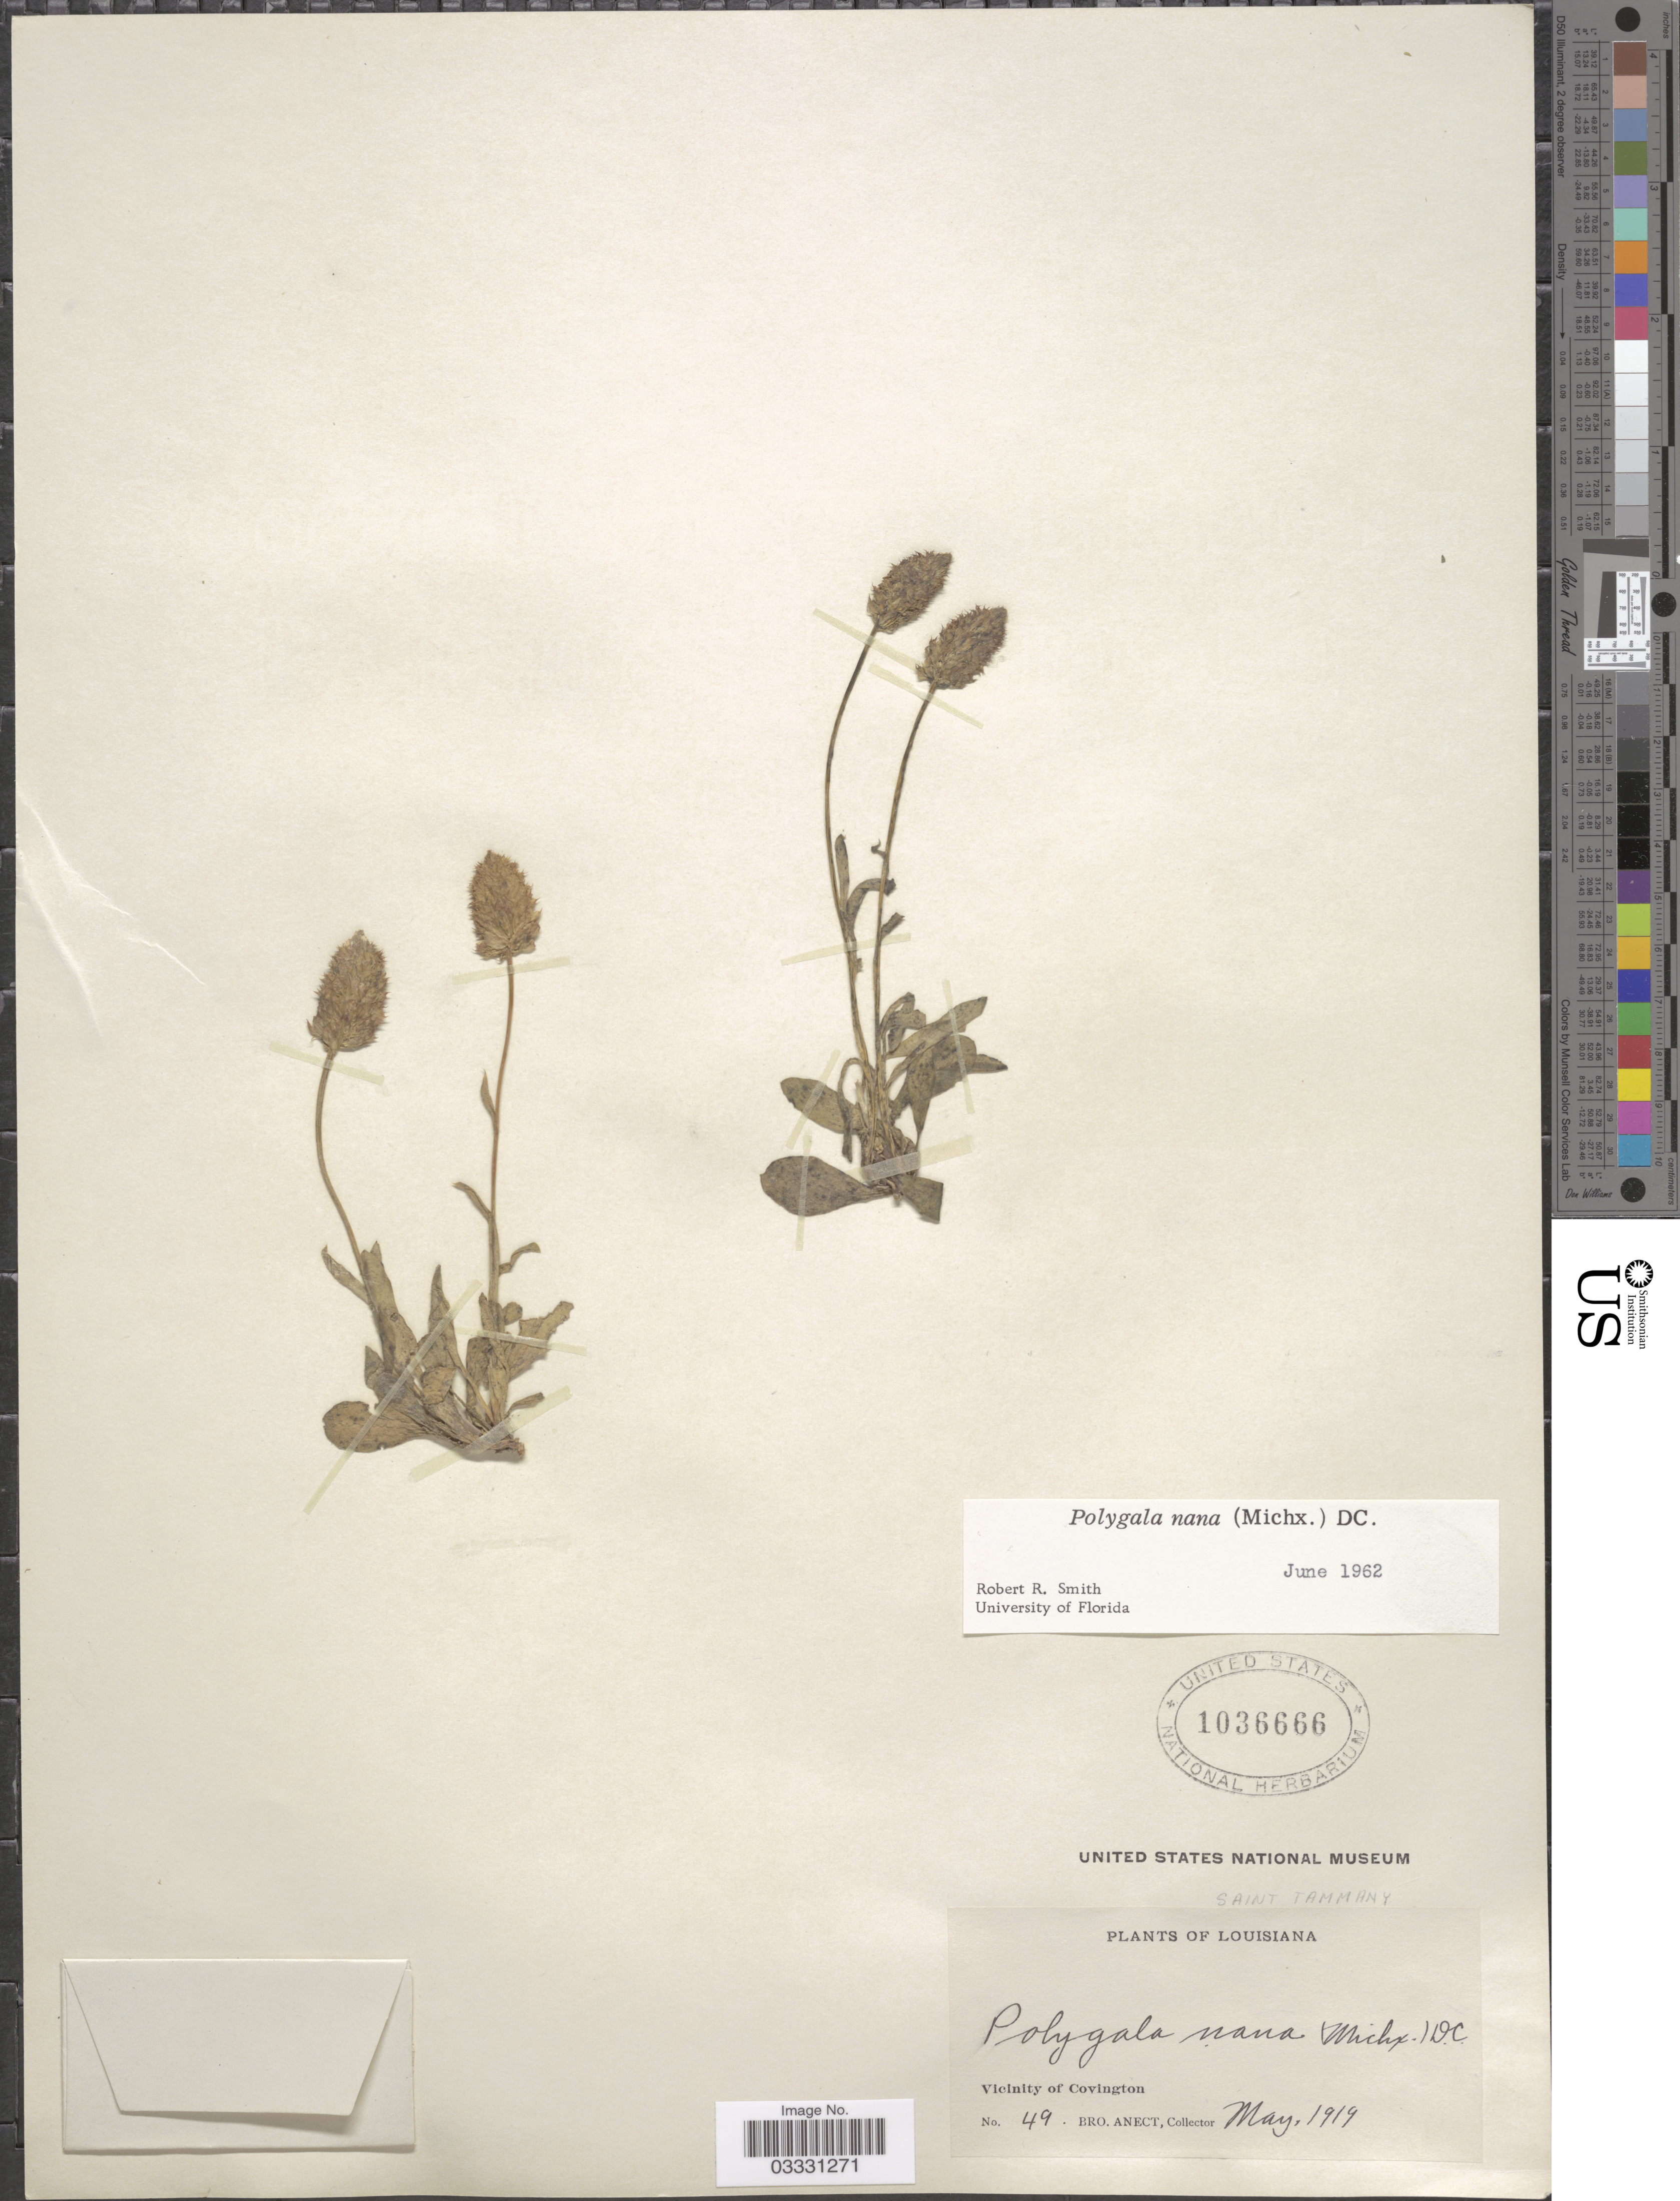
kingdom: Plantae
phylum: Tracheophyta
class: Magnoliopsida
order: Fabales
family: Polygalaceae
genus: Polygala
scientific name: Polygala nana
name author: (Michx.) DC.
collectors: B. Anect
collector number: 49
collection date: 1919-05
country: United States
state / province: Louisiana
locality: Vicinity of Covington. Saint Tammany.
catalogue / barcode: US 1036666